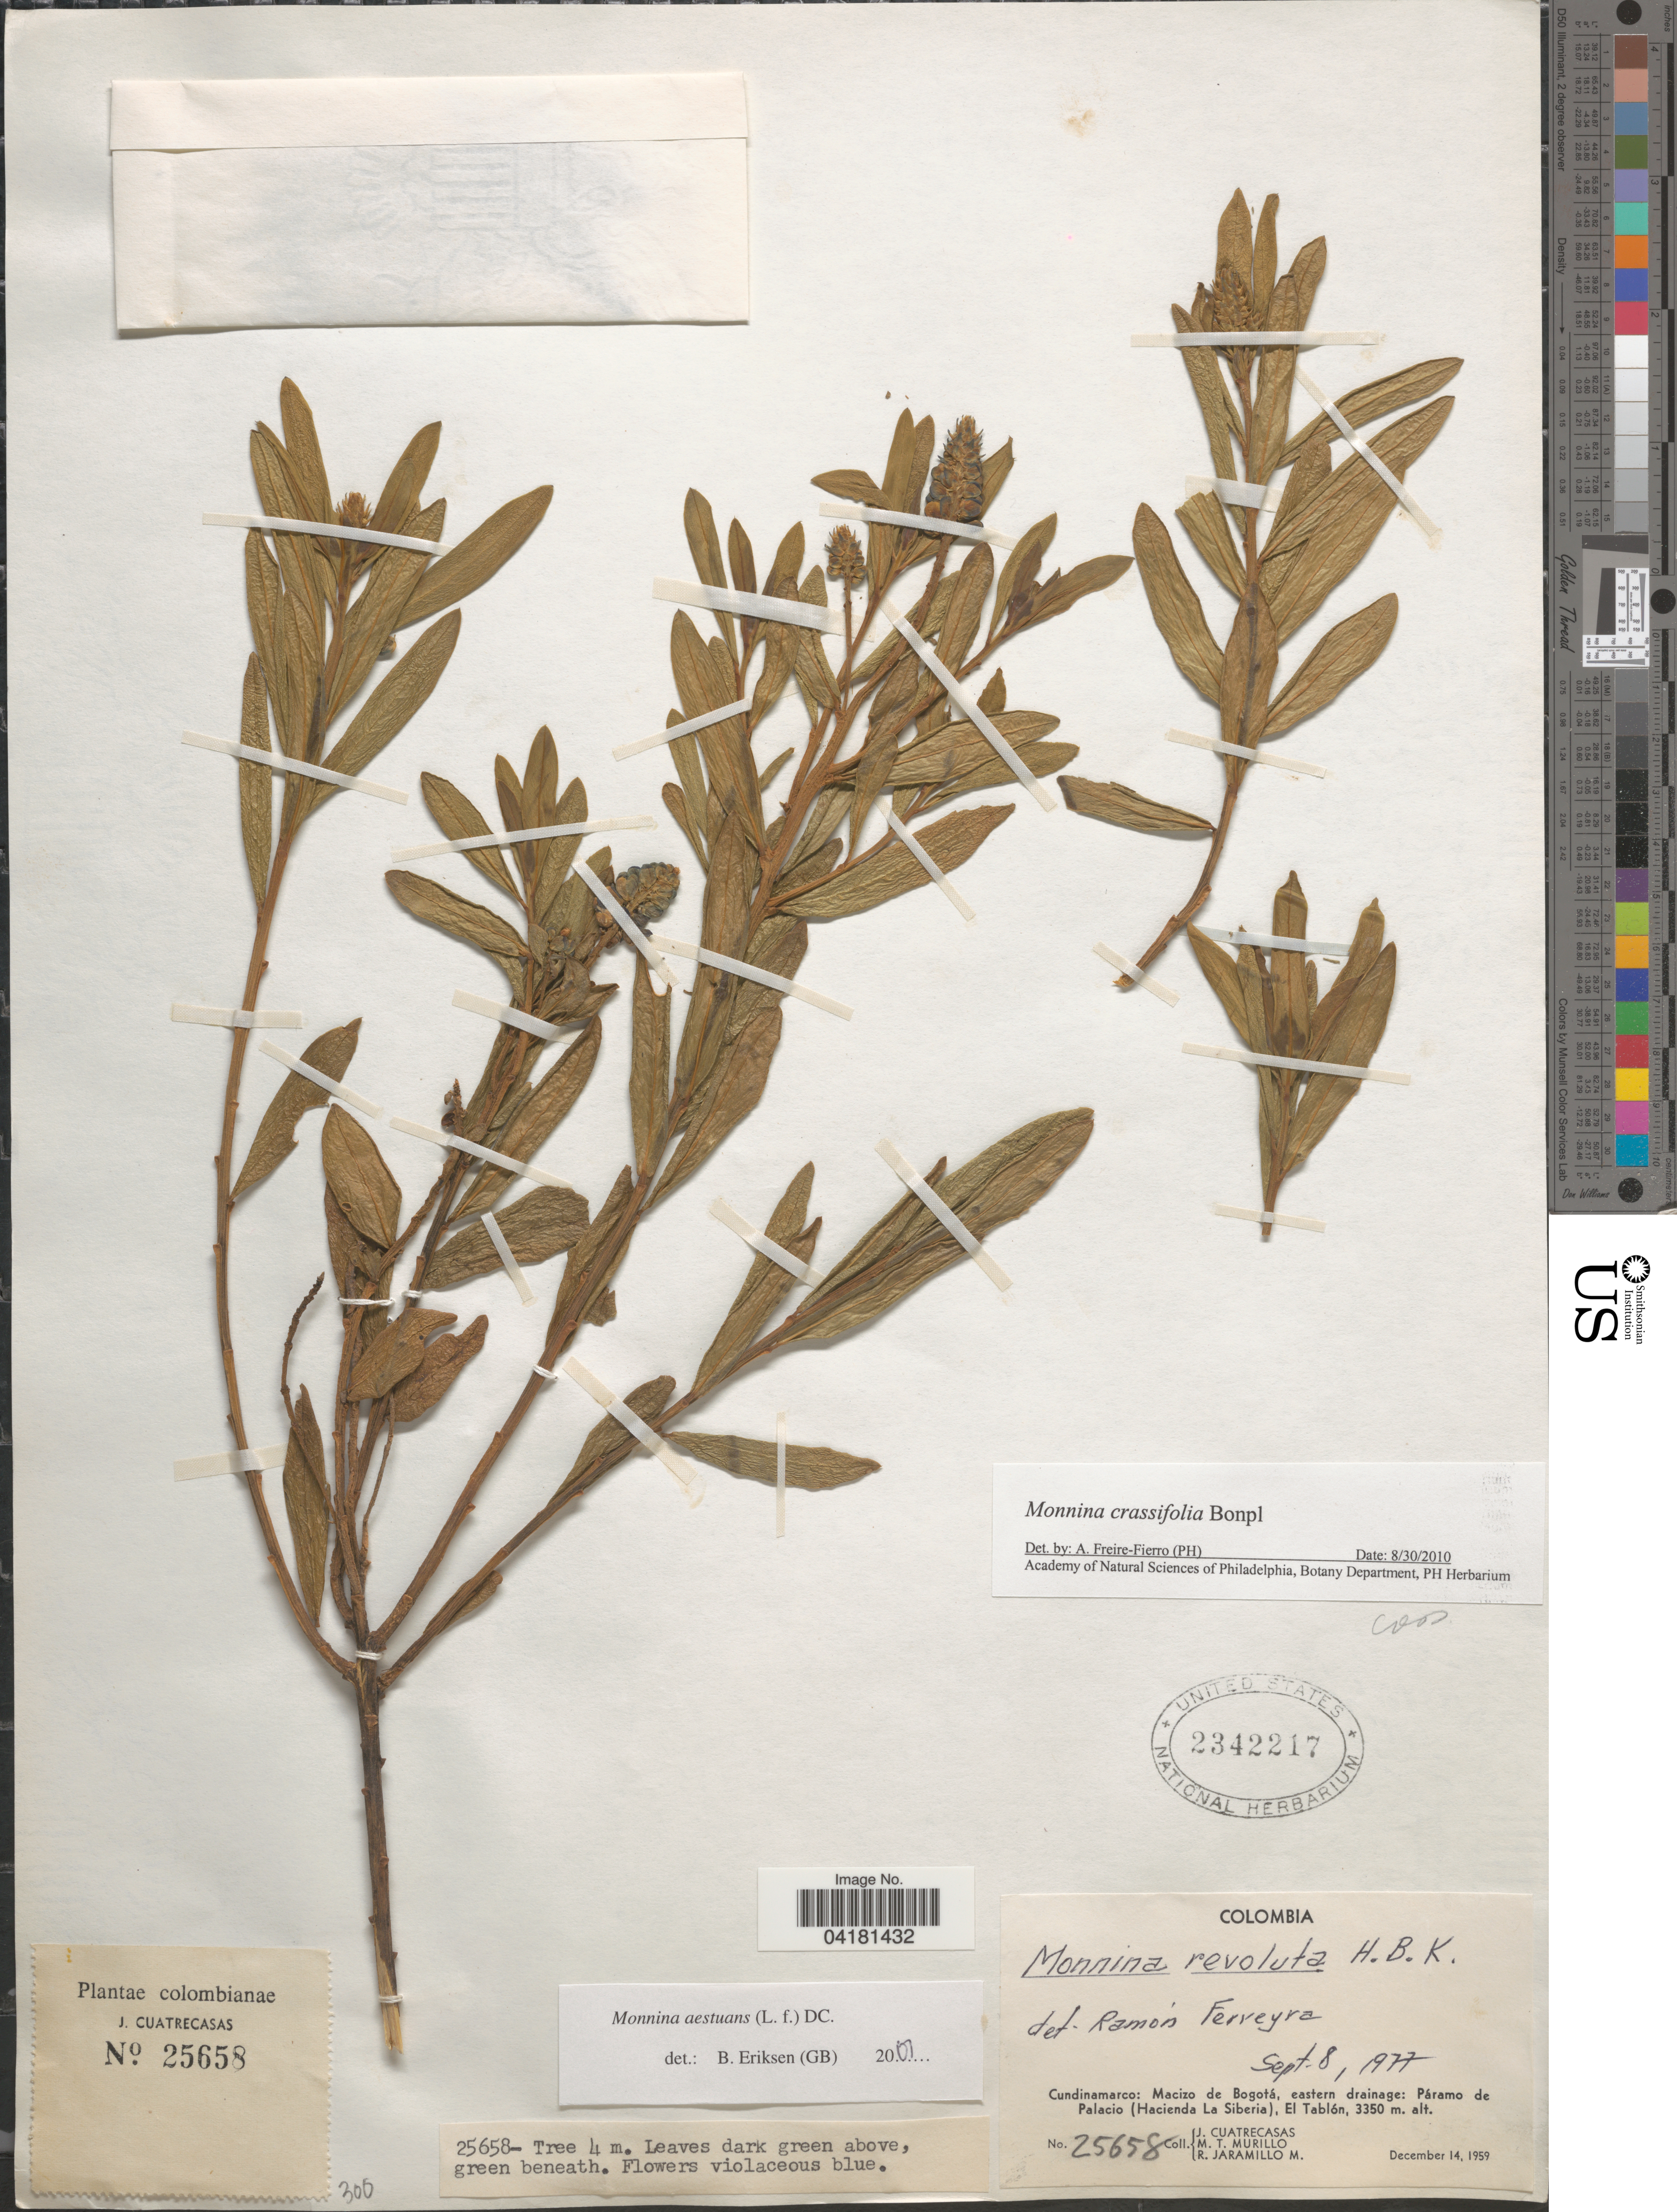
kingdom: Plantae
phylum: Tracheophyta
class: Magnoliopsida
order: Fabales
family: Polygalaceae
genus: Monnina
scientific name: Monnina crassifolia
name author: (Bonpl.) Kunth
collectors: J. Cuatrecasas, M. Murillo & R. Jaramillo M.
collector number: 25658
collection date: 1959-12-14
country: Colombia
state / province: Cundinamarca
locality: Cundinamarco: Macizo de Bogotá, eastern drainage: Páramo de Palacio (Hacienda La Siberia), El Tablón.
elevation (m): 3350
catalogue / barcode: US 2342217